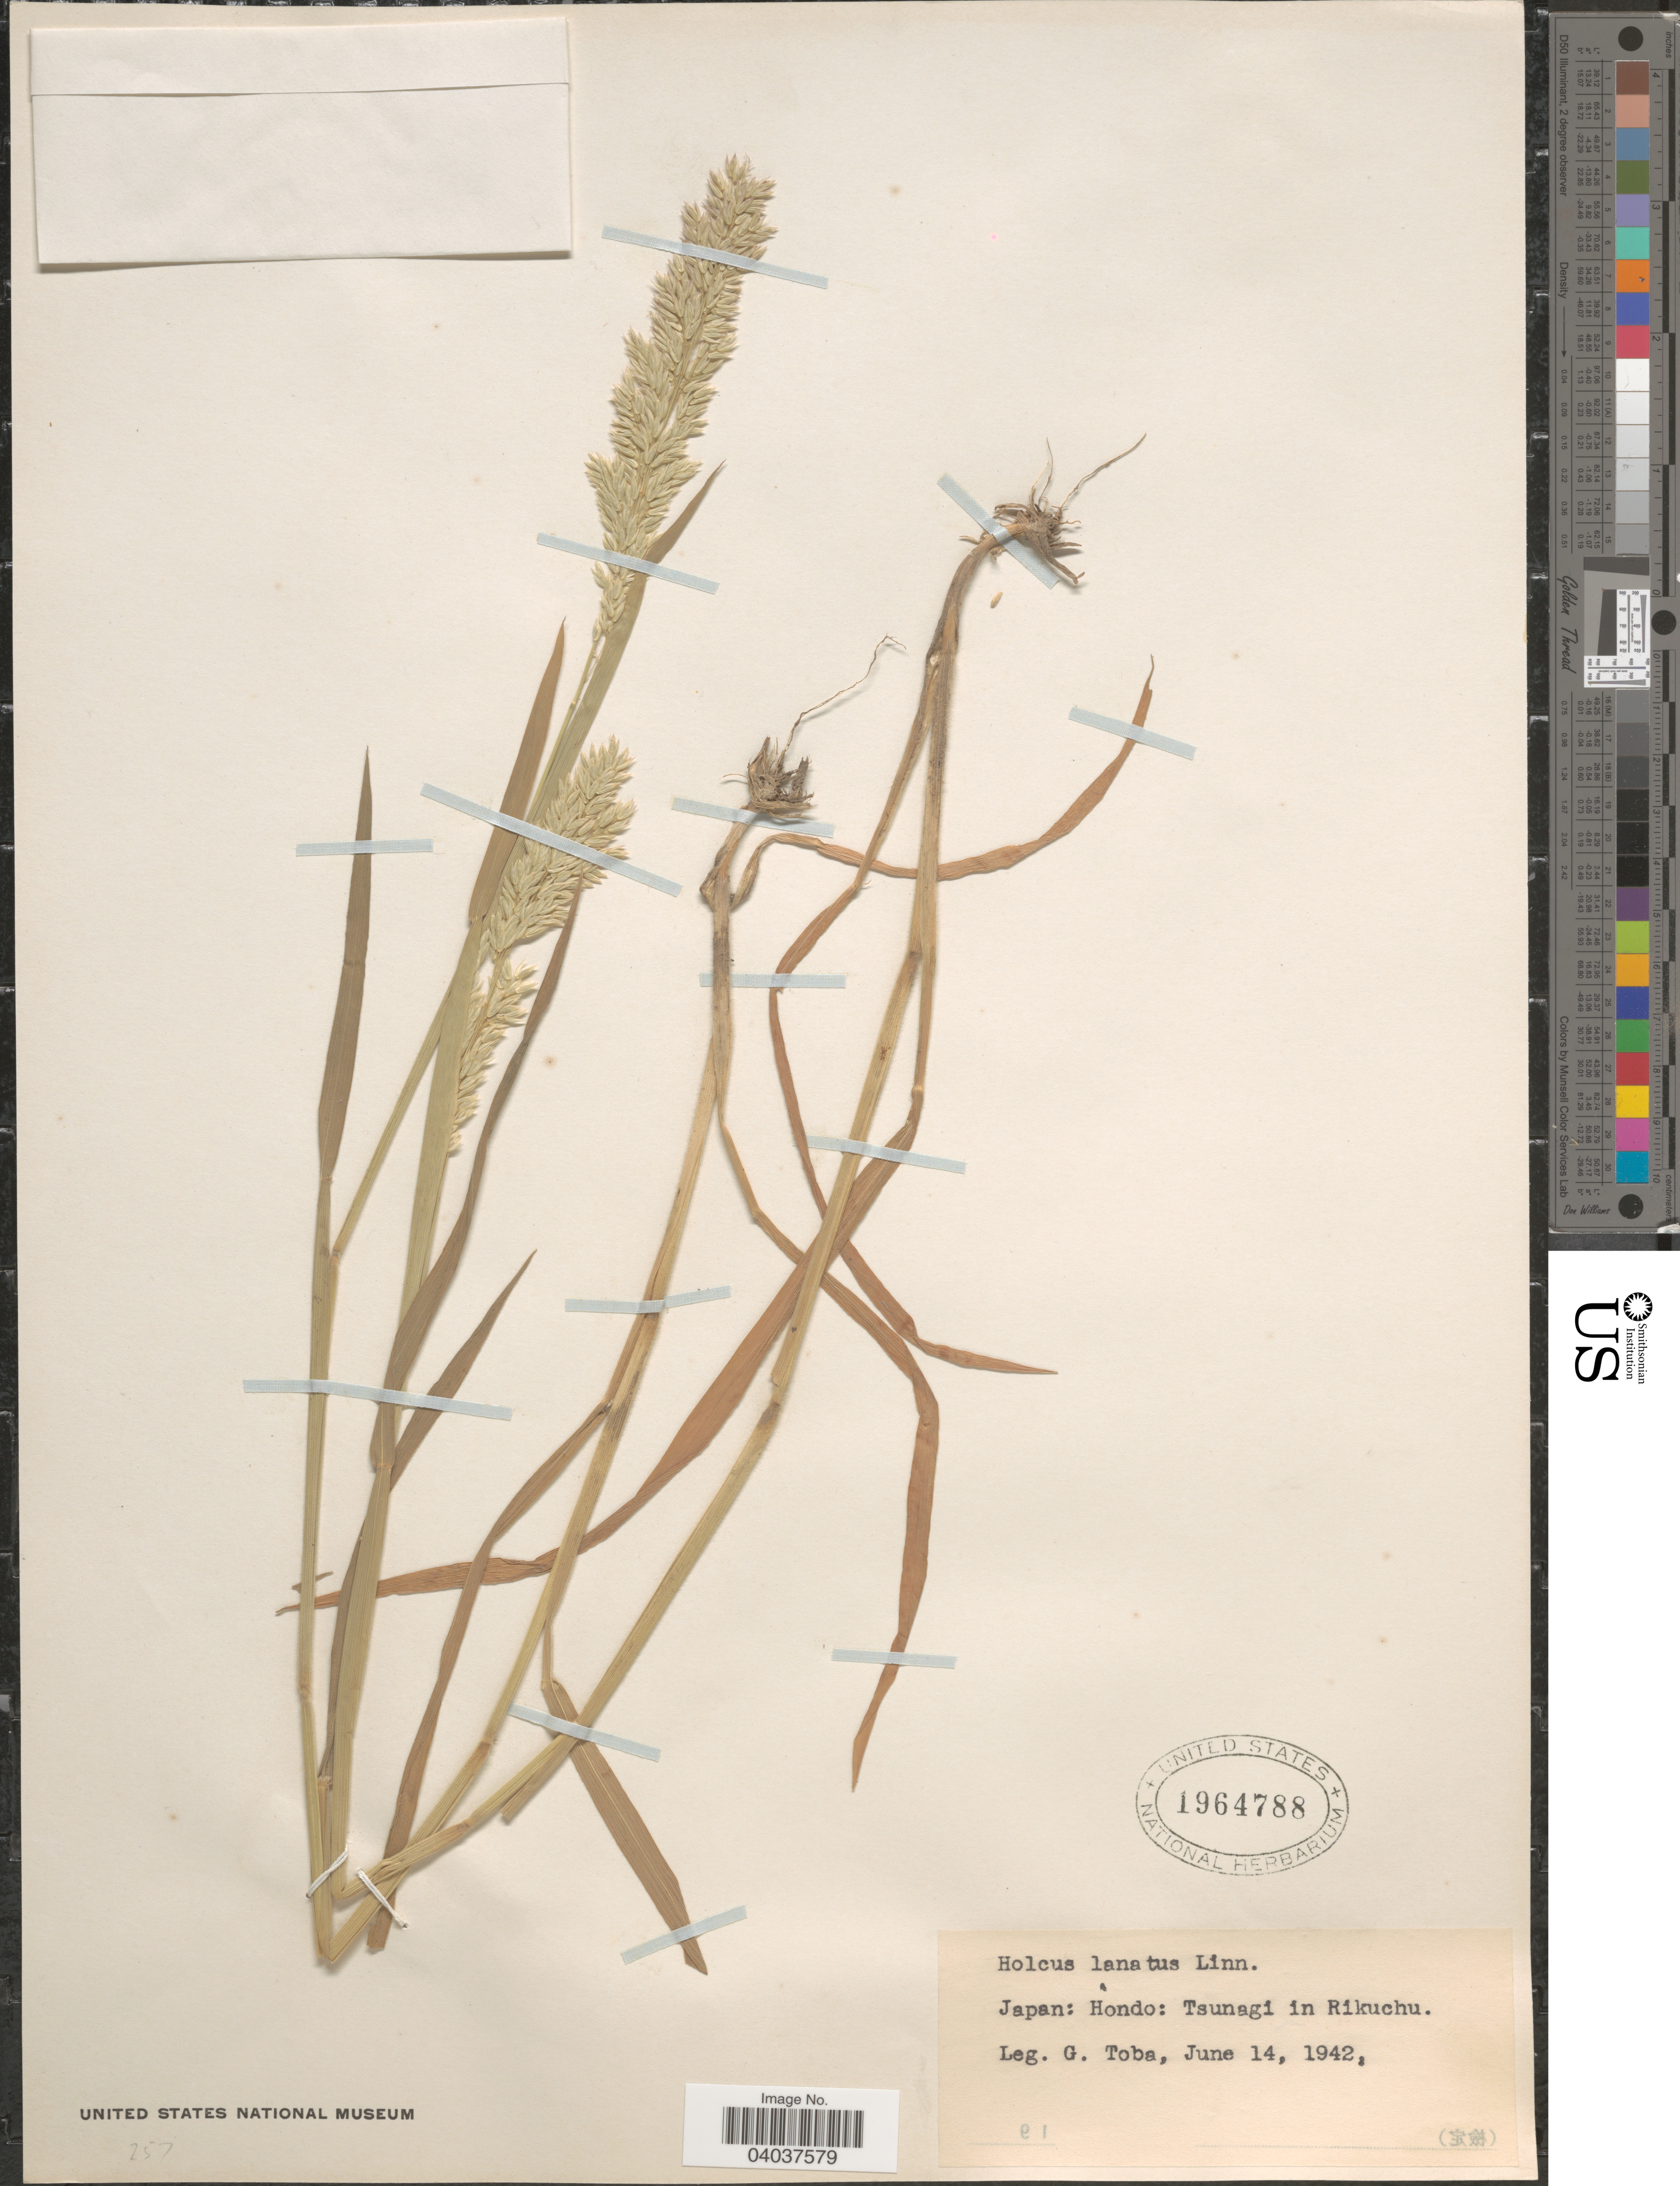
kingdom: Plantae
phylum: Tracheophyta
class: Liliopsida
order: Poales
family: Poaceae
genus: Holcus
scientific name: Holcus lanatus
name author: L.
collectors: G. Toba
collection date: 1942-06-14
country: Japan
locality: Hondo: Tsunagi in Rikuchu.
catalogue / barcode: US 1964788